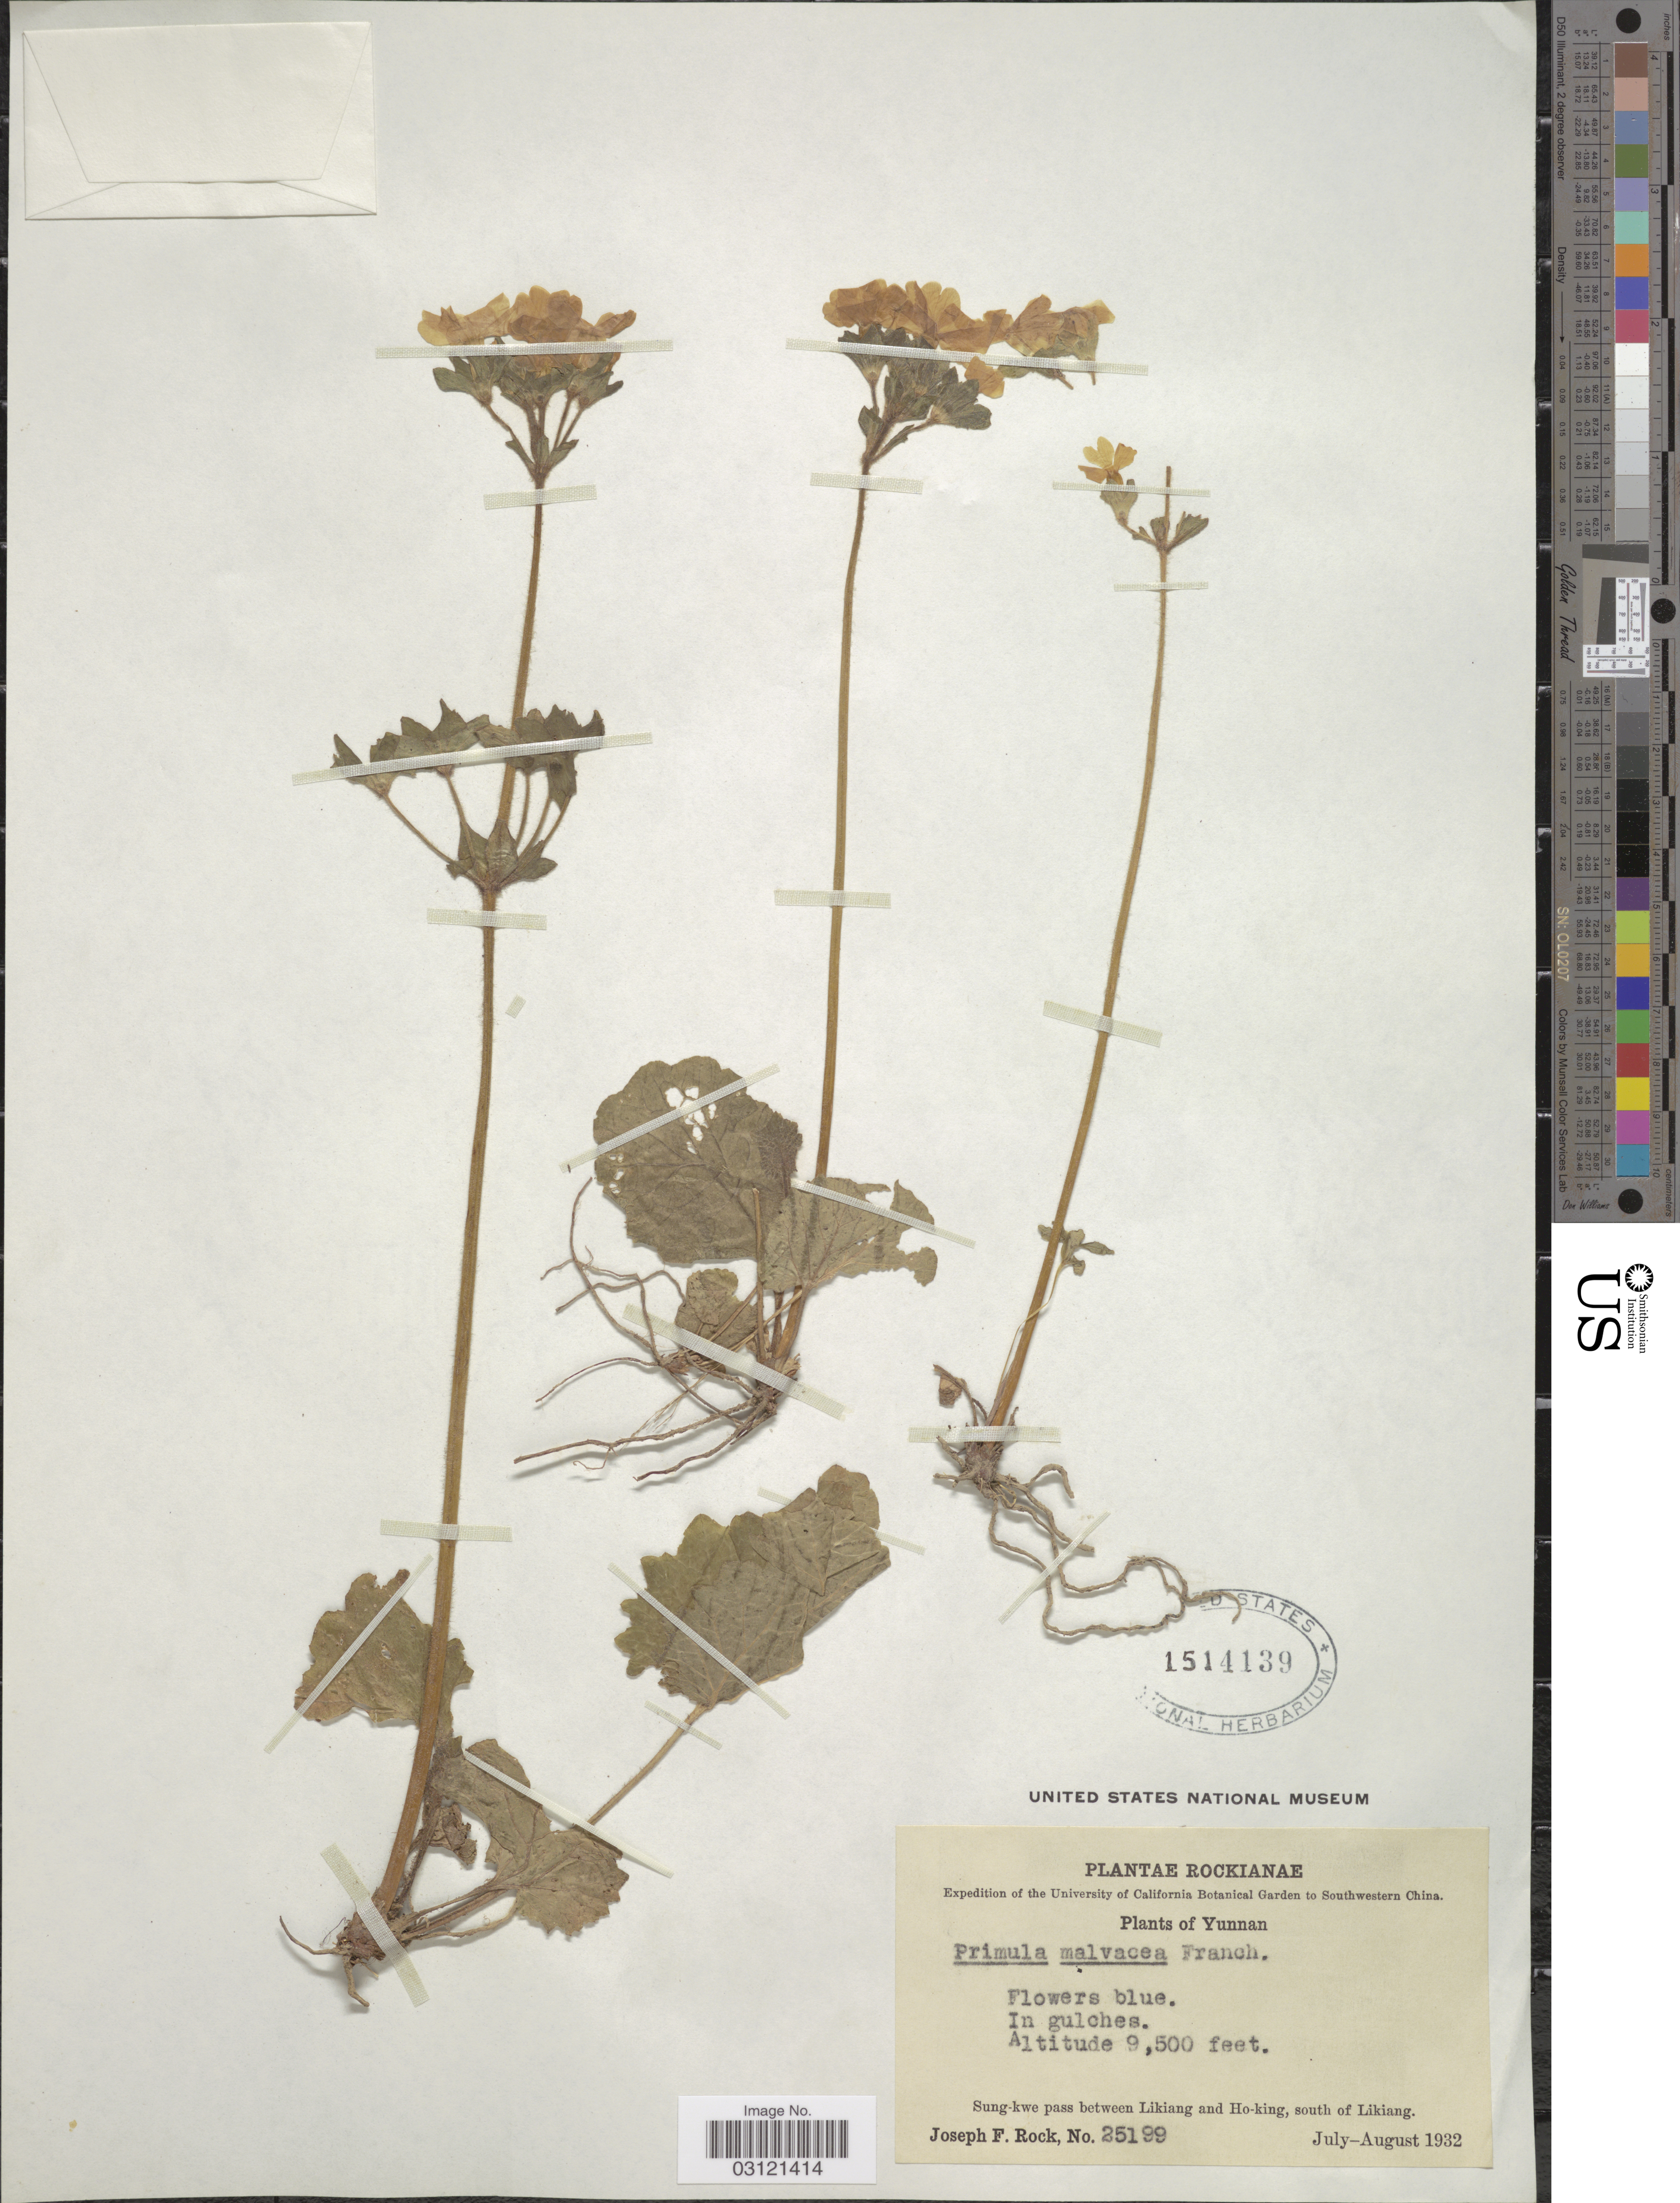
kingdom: Plantae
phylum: Tracheophyta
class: Magnoliopsida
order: Ericales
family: Primulaceae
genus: Primula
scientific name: Primula malvacea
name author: Franch.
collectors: J. F. Rock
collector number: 25199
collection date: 1932-07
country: China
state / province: Yunnan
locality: Southwestern China. Sung-kwe pass between Likiang and Ho-king, south of Likiang.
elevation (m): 2896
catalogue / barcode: US 1514139